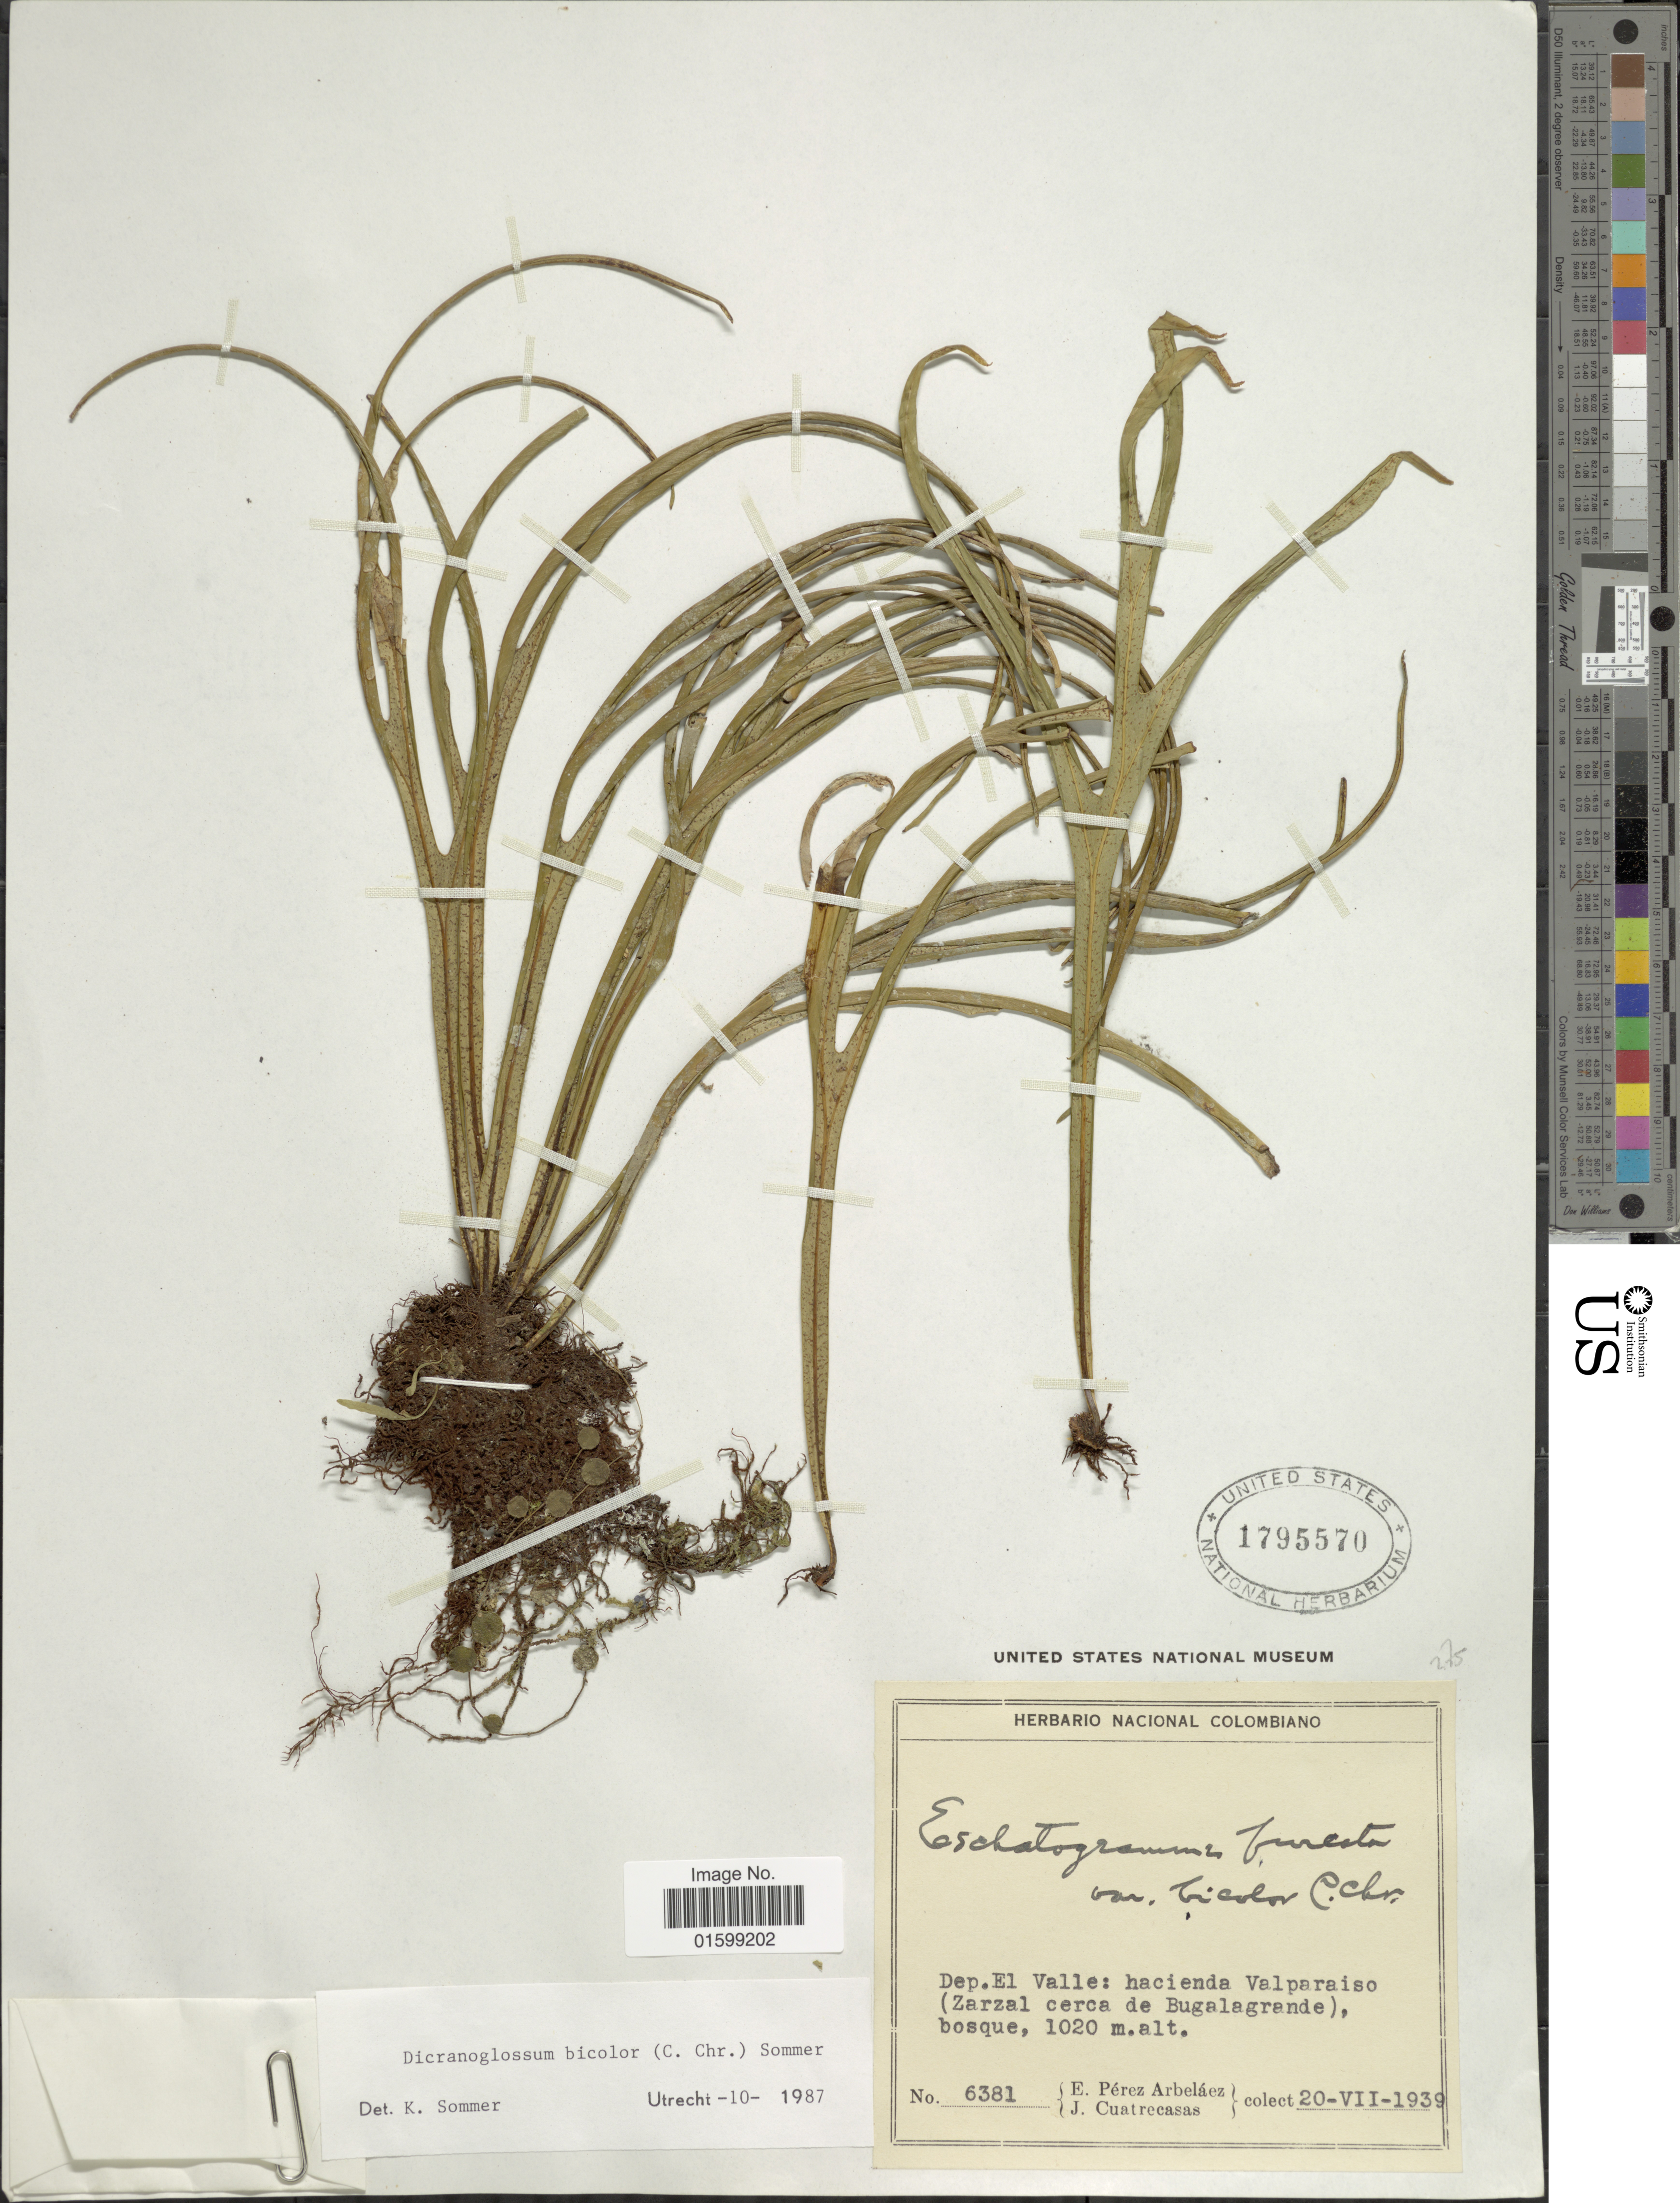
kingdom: Plantae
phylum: Tracheophyta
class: Polypodiopsida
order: Polypodiales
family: Polypodiaceae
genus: Pleopeltis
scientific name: Pleopeltis furcata var. bicolor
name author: (L.) A.R. Sm.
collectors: E. Pérez Arbeláez & J. Cuatrecasas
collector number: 6381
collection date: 1939-07-20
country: Colombia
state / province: Valle del Cauca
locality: Dep. El Valle: hacienda Valparaiso (Zarzal cerca de Bugalagrande), bosque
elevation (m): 1020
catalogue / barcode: US 1795570